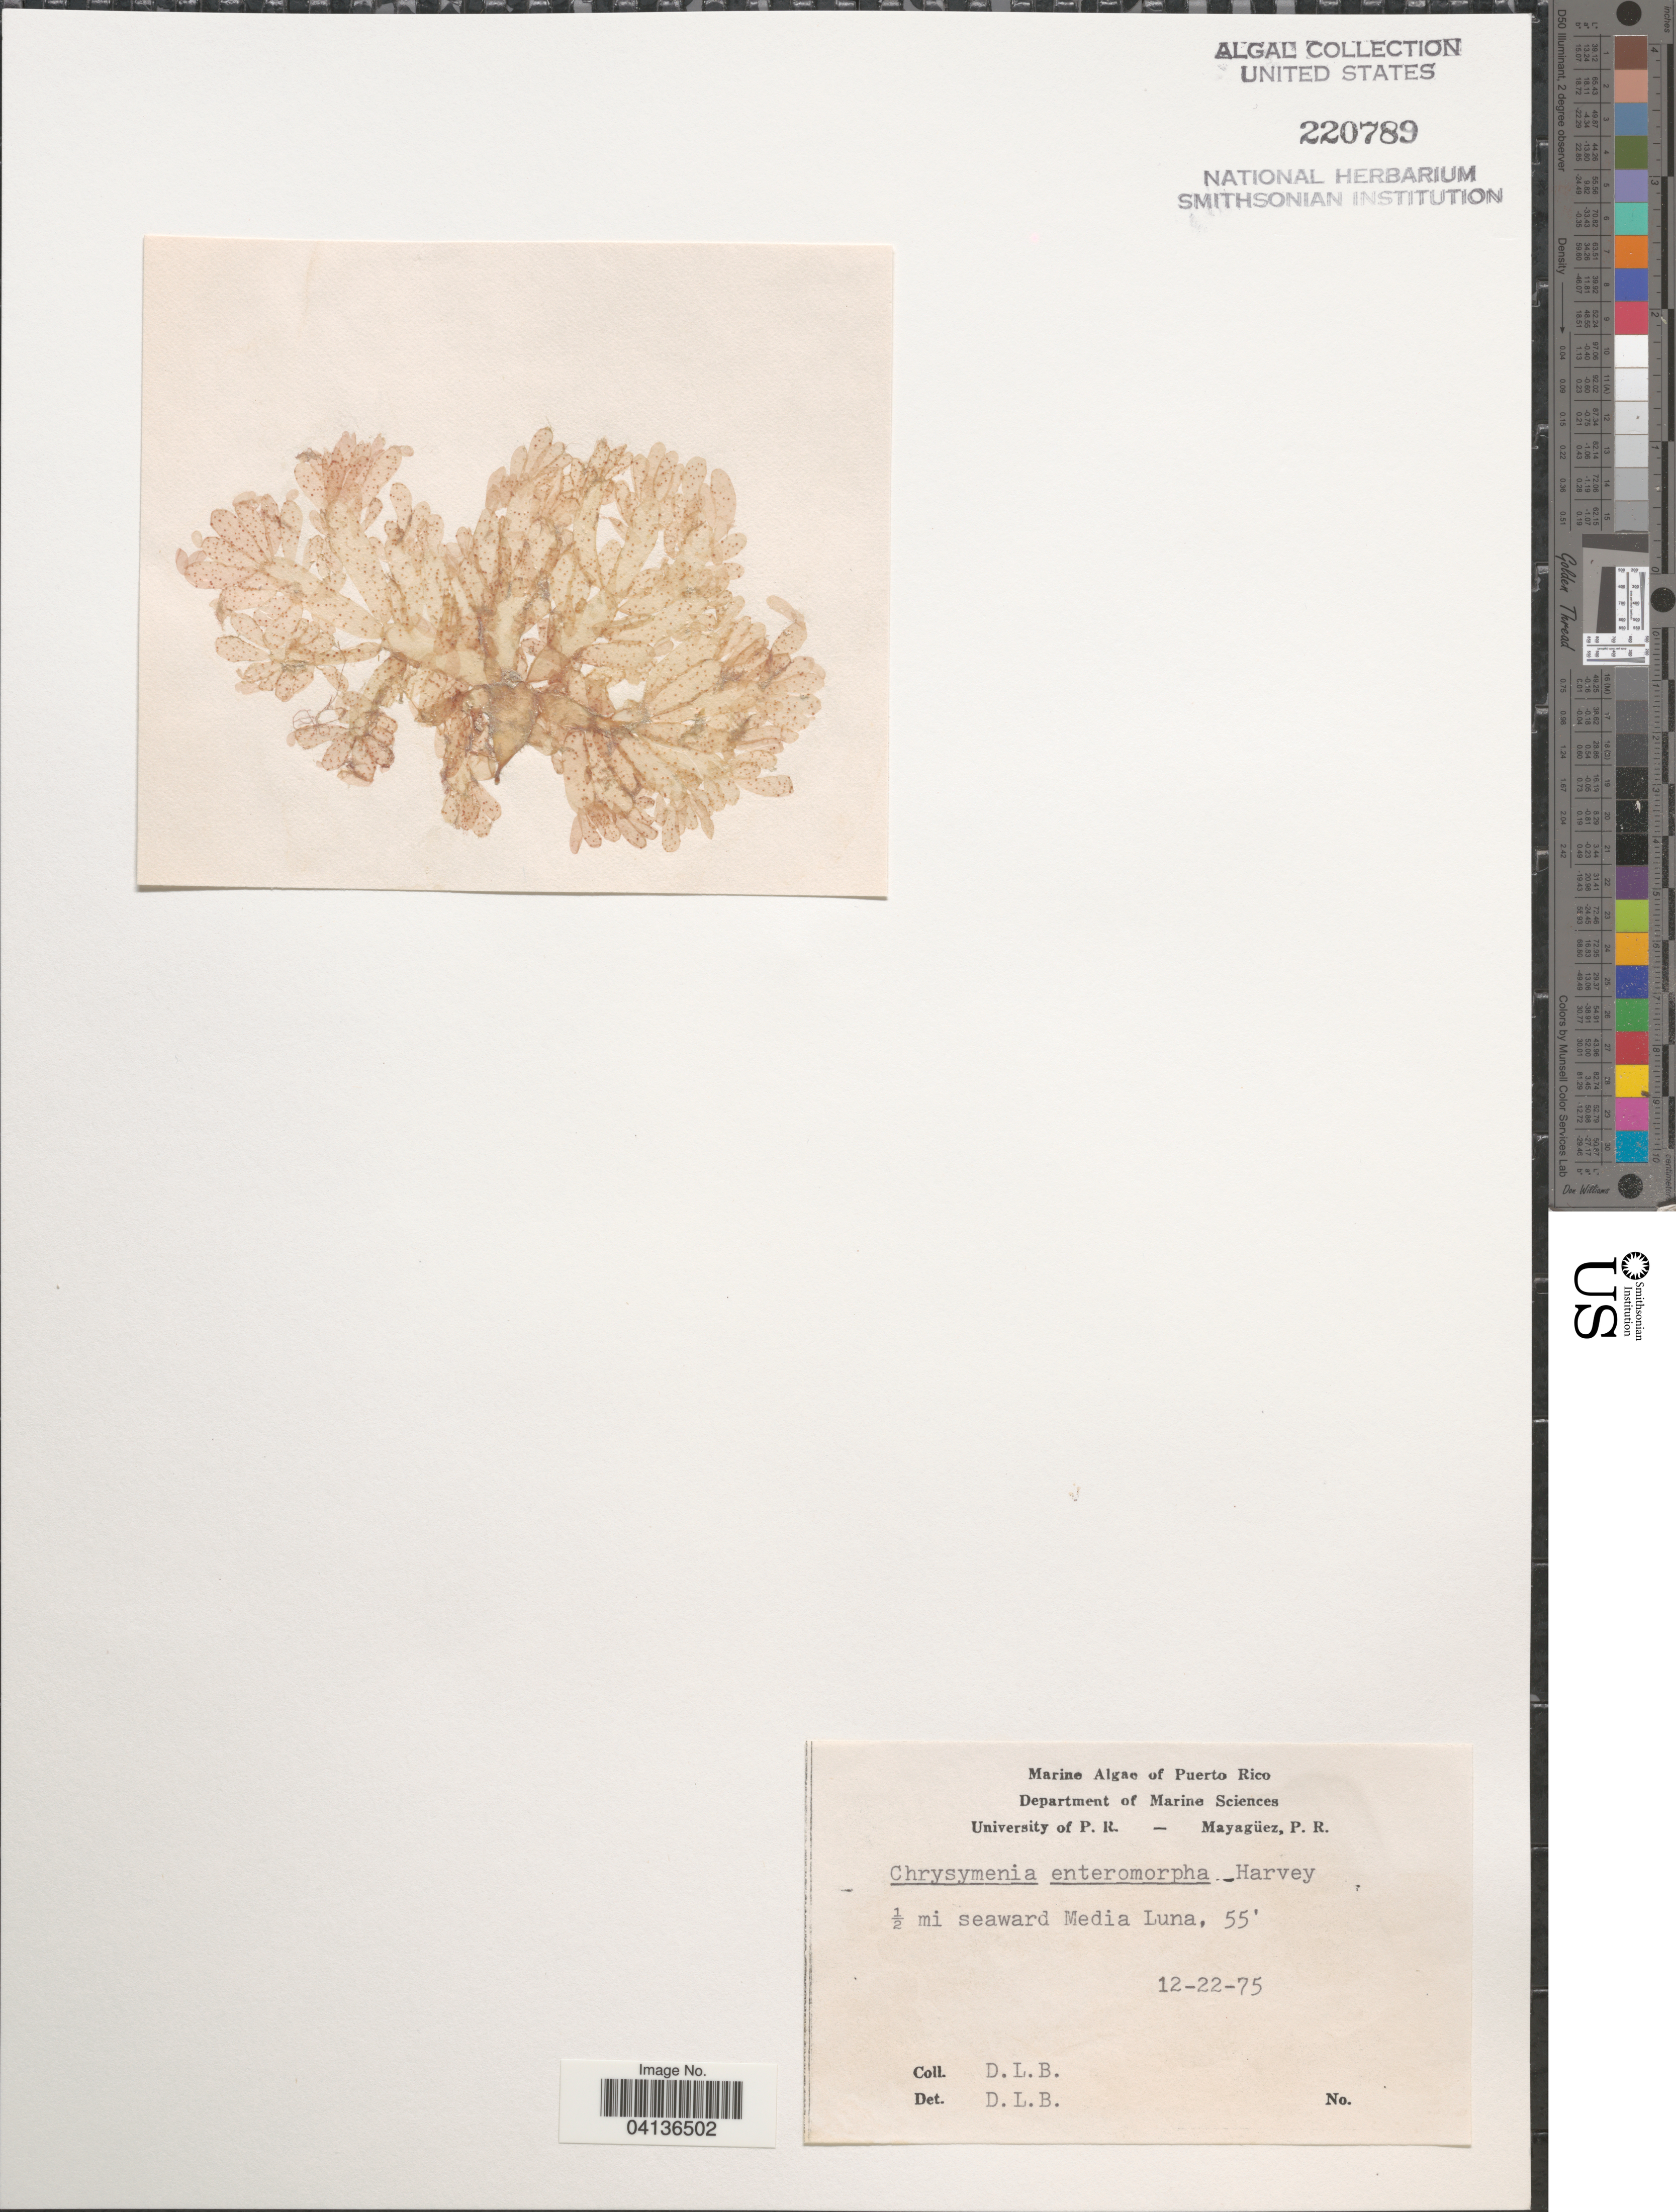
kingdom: Plantae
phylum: Rhodophyta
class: Florideophyceae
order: Rhodymeniales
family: Rhodymeniaceae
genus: Botryocladia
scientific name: Botryocladia enteromorpha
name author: (Harv.) W.E. Schmidt et al. in W.E. Schmidt et al.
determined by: Algae name updating Project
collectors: D. L. B.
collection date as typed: Transcribed d/m/y: 22/12/75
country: Puerto Rico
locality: ½ mi seaward Media Luna.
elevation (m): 17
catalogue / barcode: US 220789